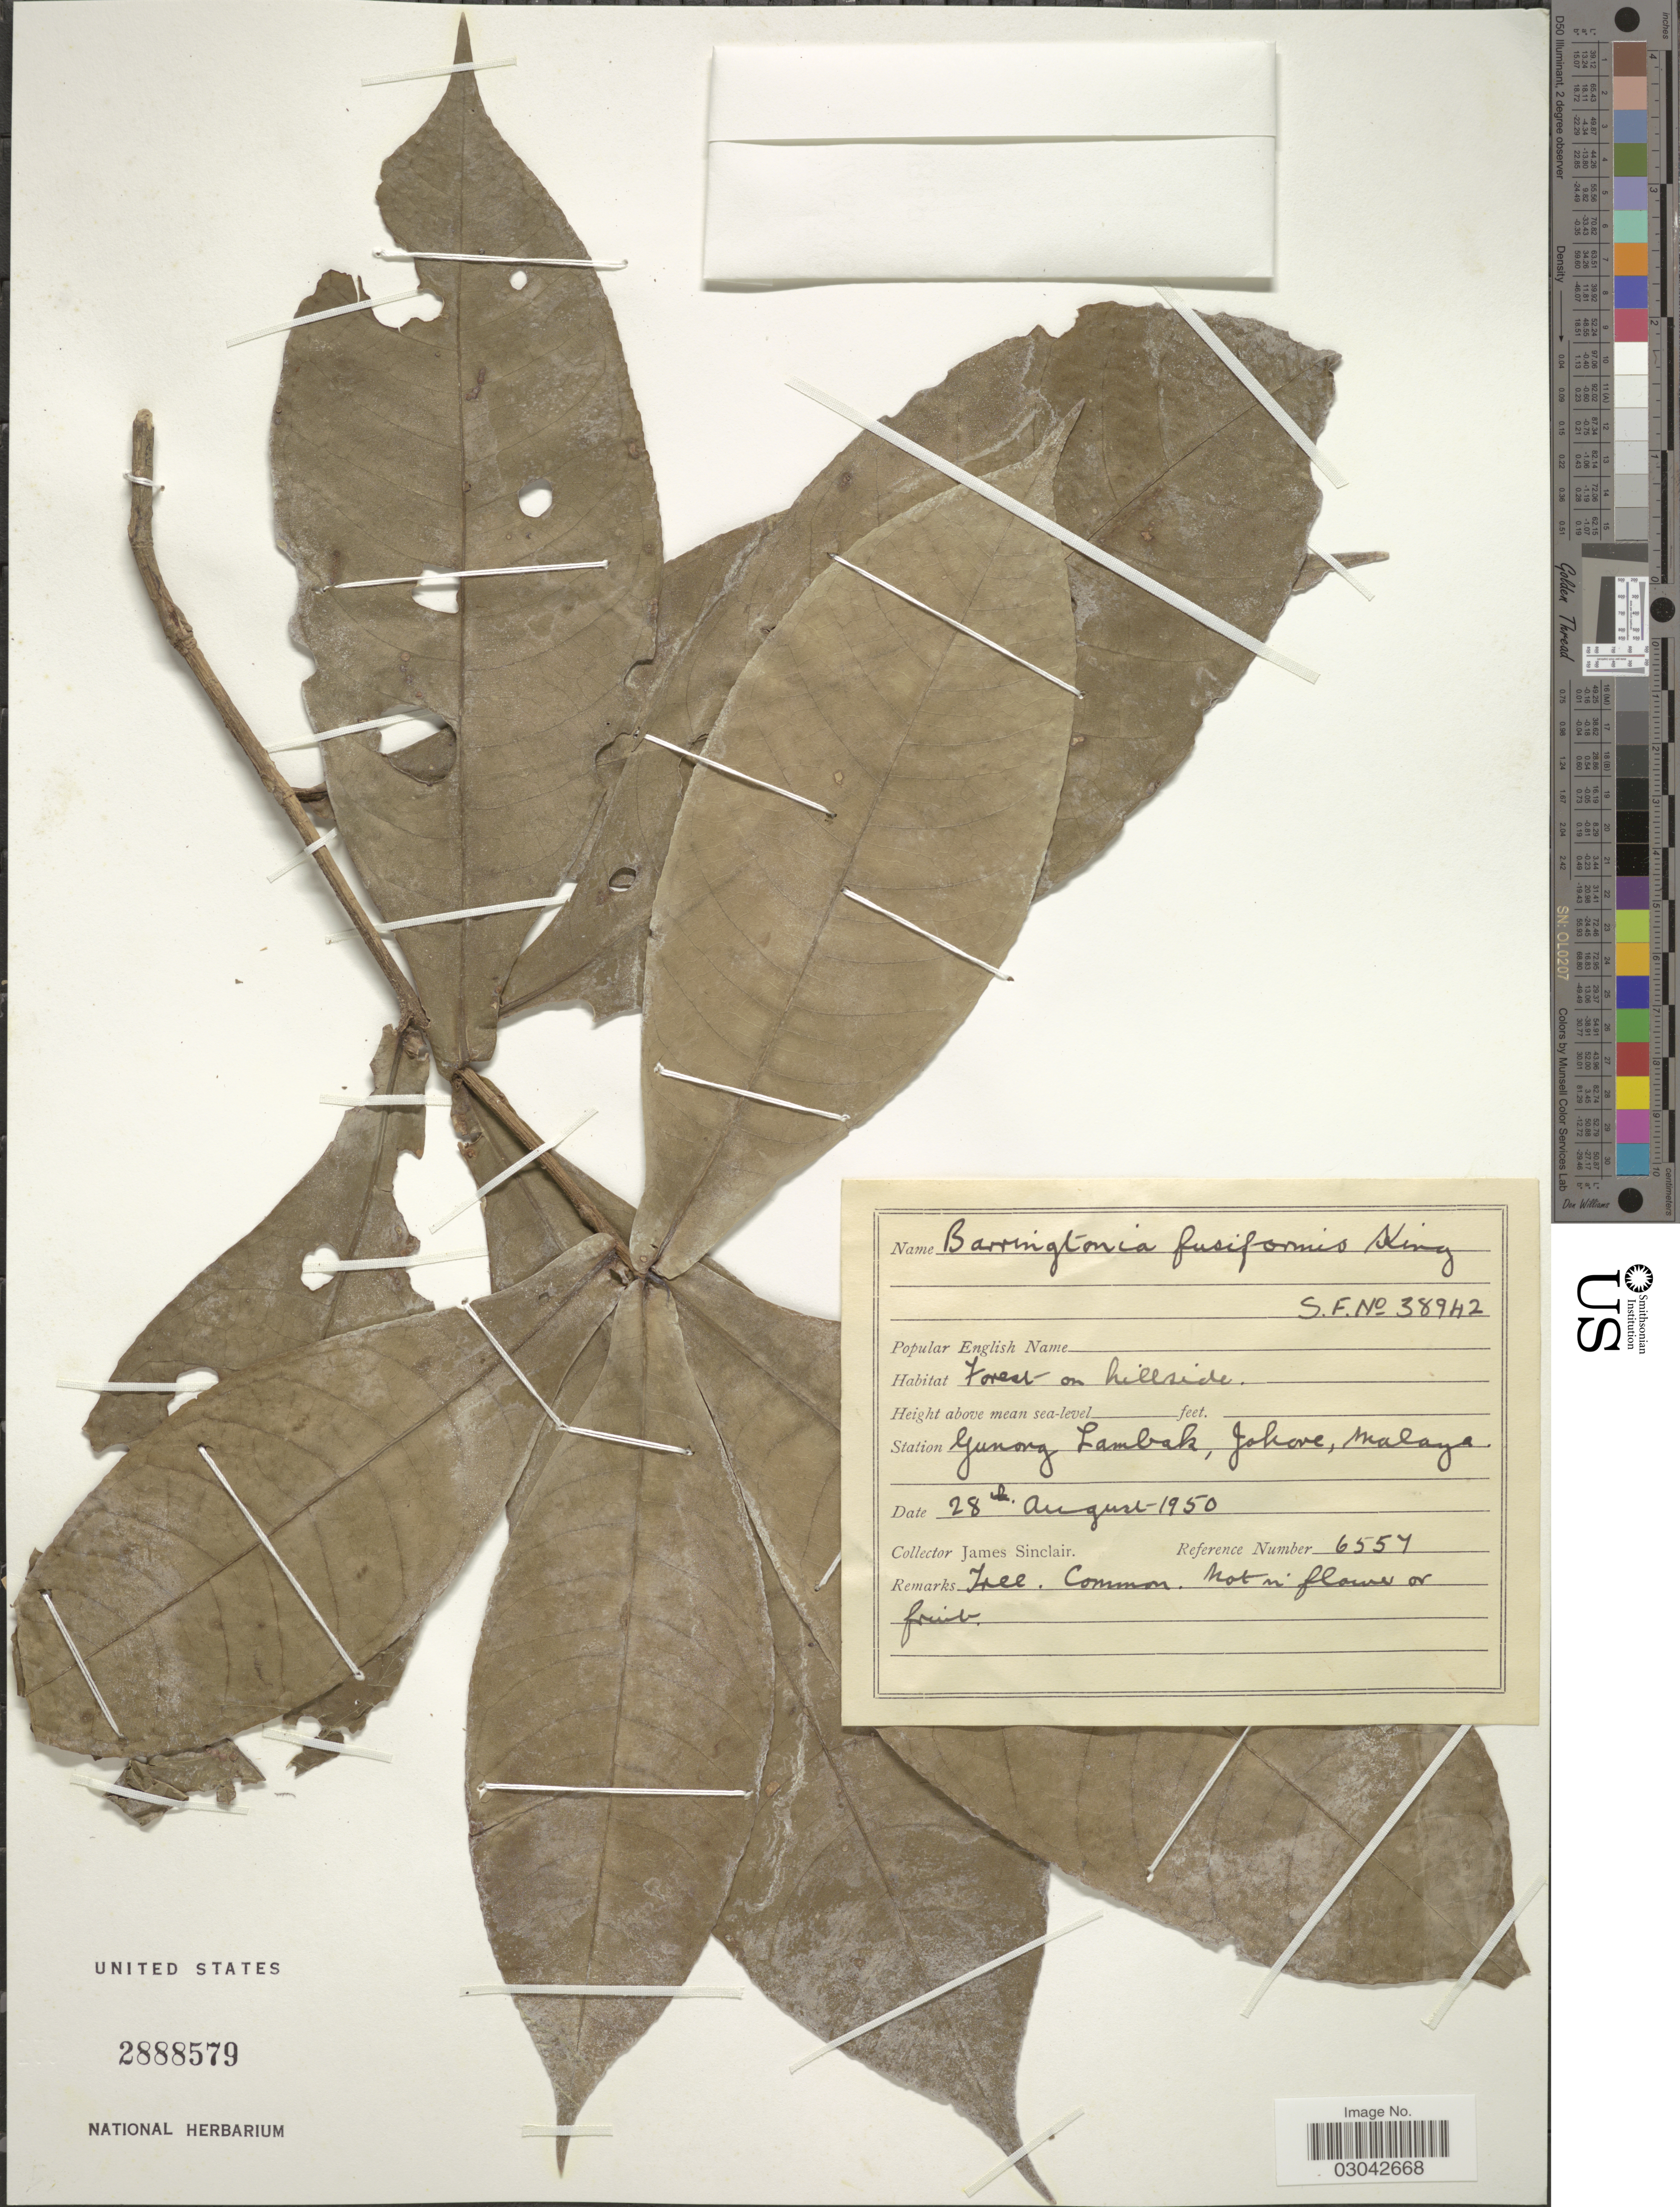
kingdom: Plantae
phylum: Tracheophyta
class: Magnoliopsida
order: Ericales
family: Lecythidaceae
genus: Barringtonia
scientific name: Barringtonia fusiformis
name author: King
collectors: J. Sinclair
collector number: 6557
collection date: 1950-08-28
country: Malaysia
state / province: Johor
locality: Gunong Lambak, Johore, Malaya.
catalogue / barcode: US 2888579